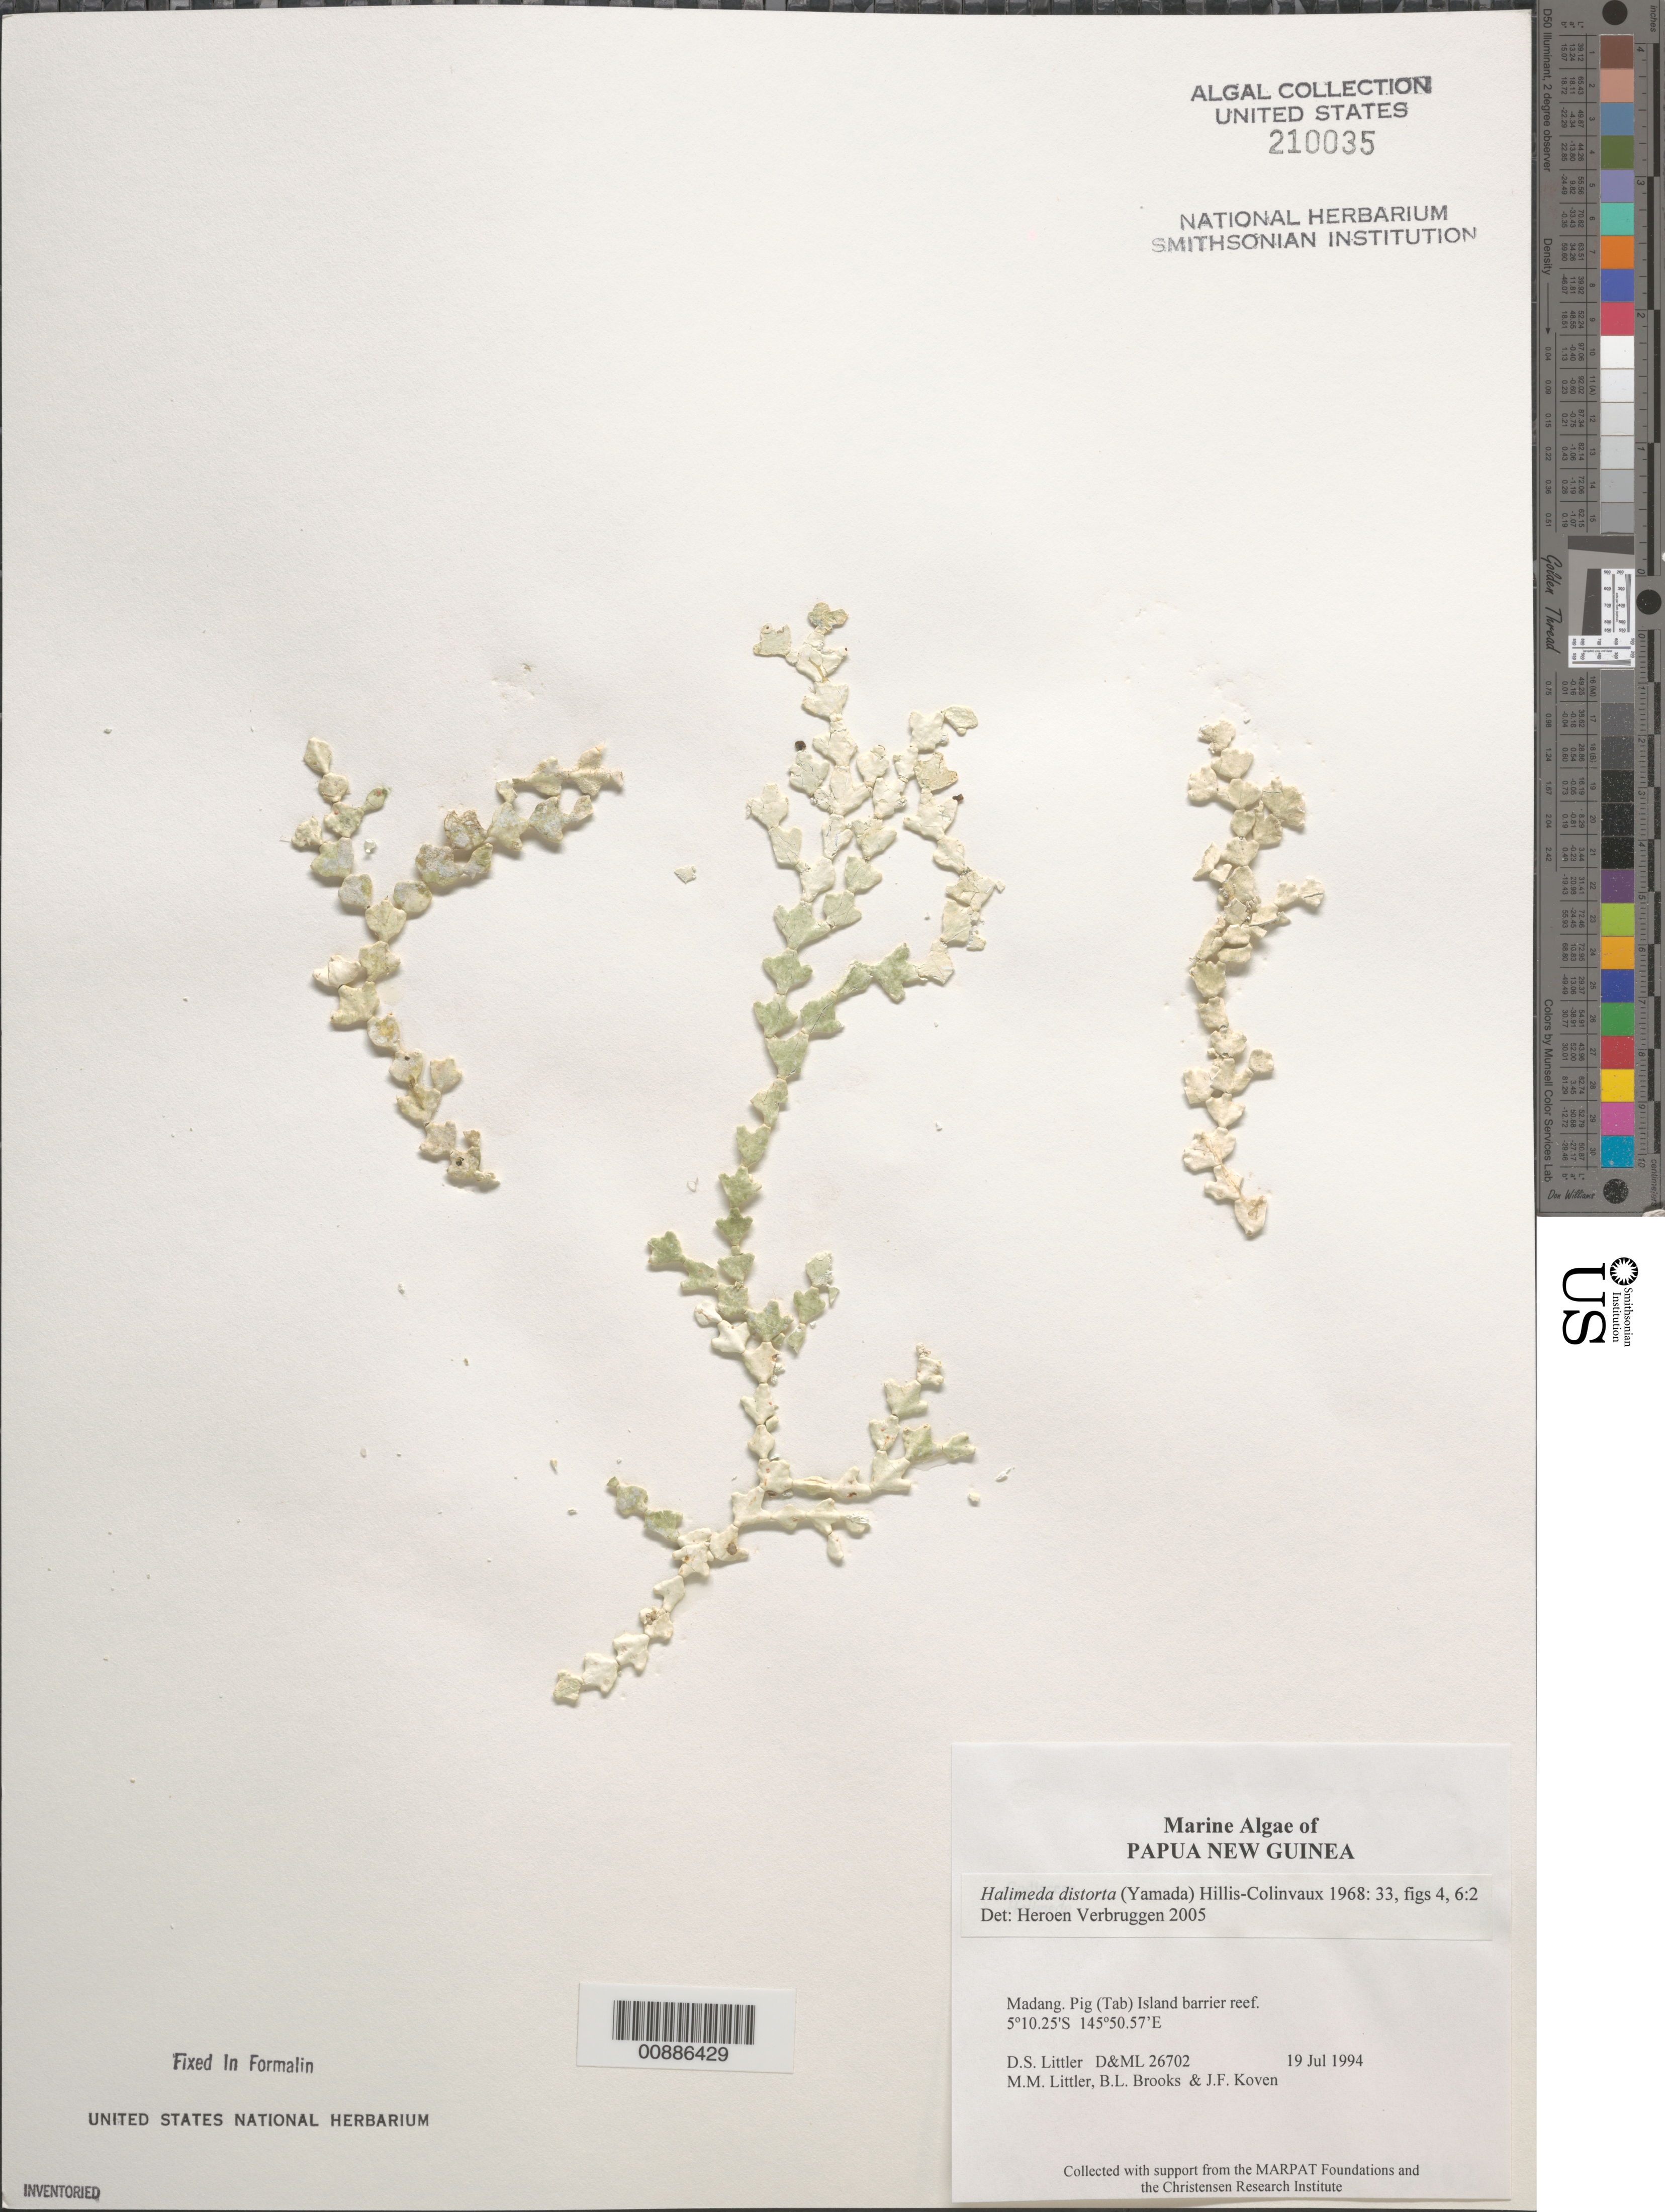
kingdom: Plantae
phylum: Chlorophyta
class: Ulvophyceae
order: Bryopsidales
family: Halimedaceae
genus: Halimeda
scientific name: Halimeda distorta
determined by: Verbruggen, H.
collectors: D. S. Littler, M. M. Littler, B. Brooks & J. Koven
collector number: D&ML 26702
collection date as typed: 19 Jul 1994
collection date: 1994-07-19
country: Papua New Guinea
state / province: Madang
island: Pig [Tab]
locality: Island barrier reef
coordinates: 5 10.25'S, 145 50.57'E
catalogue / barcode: US 210035